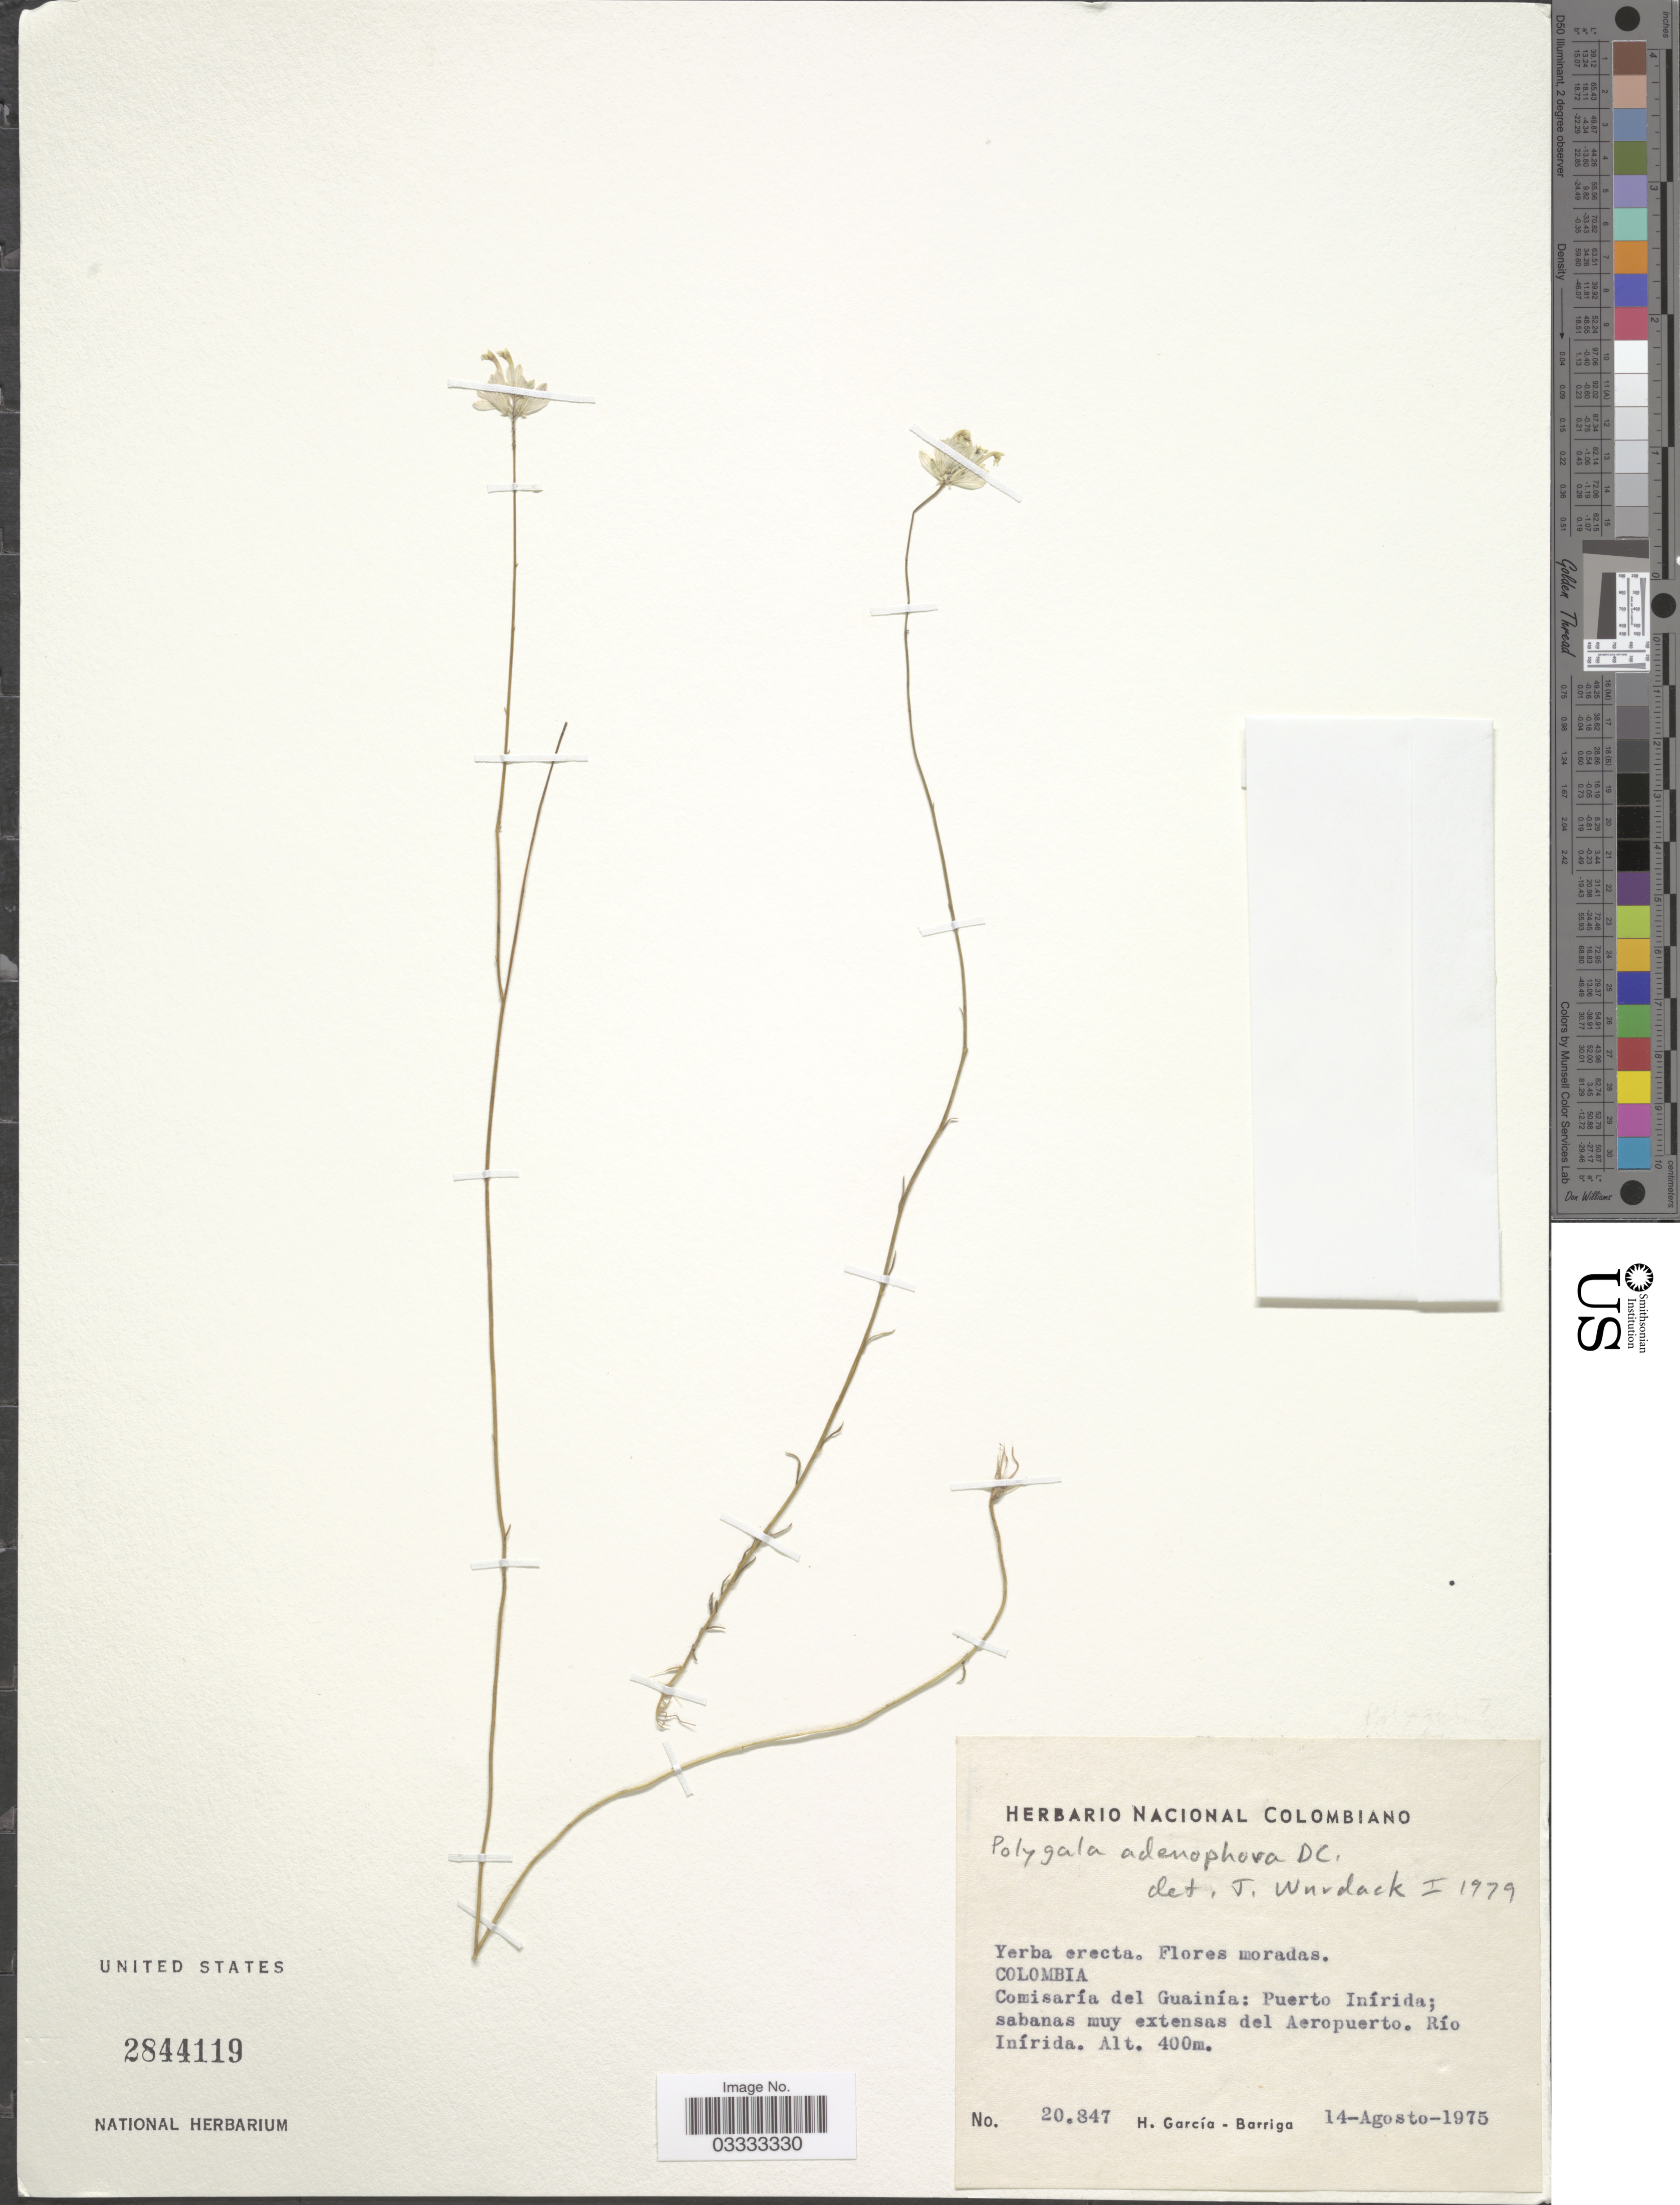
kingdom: Plantae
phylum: Tracheophyta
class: Magnoliopsida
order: Fabales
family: Polygalaceae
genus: Polygala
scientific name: Polygala adenophora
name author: DC.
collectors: H. García Barriga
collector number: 20847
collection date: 1975-08-14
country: Colombia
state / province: Guainía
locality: Comisaría del Guainía: Puerto Inírida; sabanas muy extensas del Aeropuerto. Río Inírida.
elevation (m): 400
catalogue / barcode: US 2844119